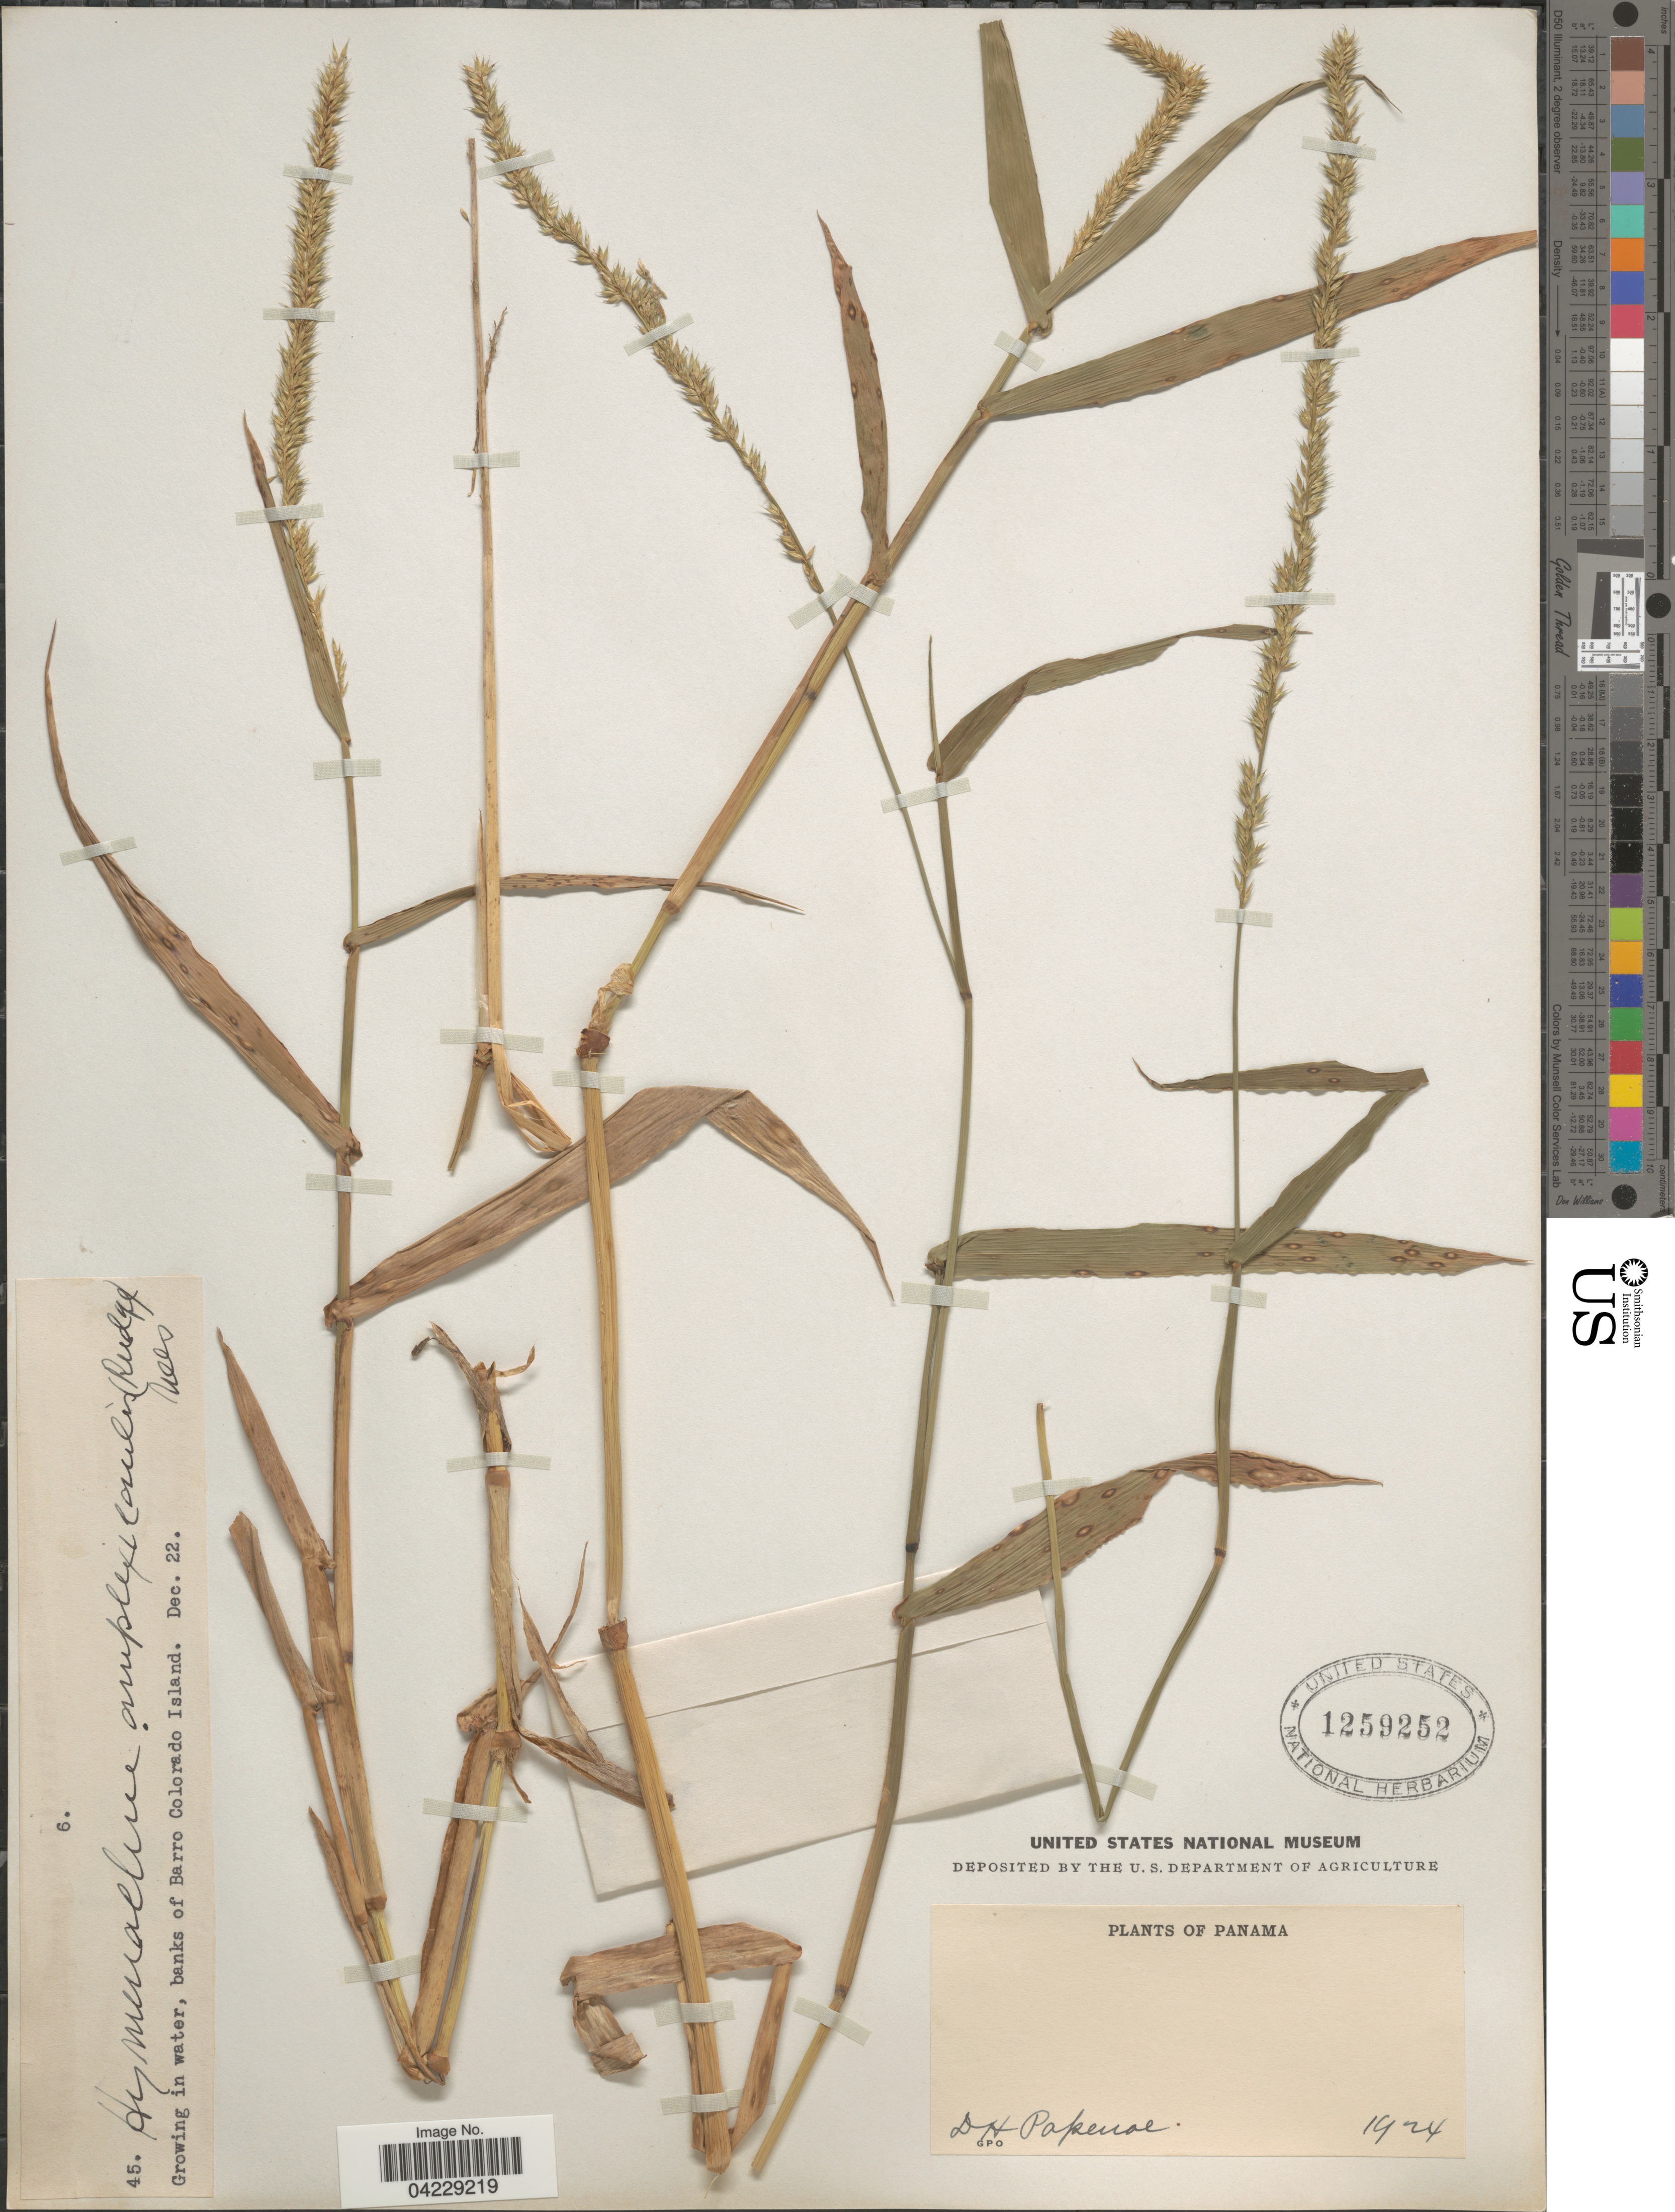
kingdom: Plantae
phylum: Tracheophyta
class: Liliopsida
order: Poales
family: Poaceae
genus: Hymenachne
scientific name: Hymenachne amplexicaulis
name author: (Rudge) Nees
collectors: D. Popenoe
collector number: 45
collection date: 1924-12-22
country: Panama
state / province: Panamá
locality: Banks of Barro Colorado Island.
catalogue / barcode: US 1259252